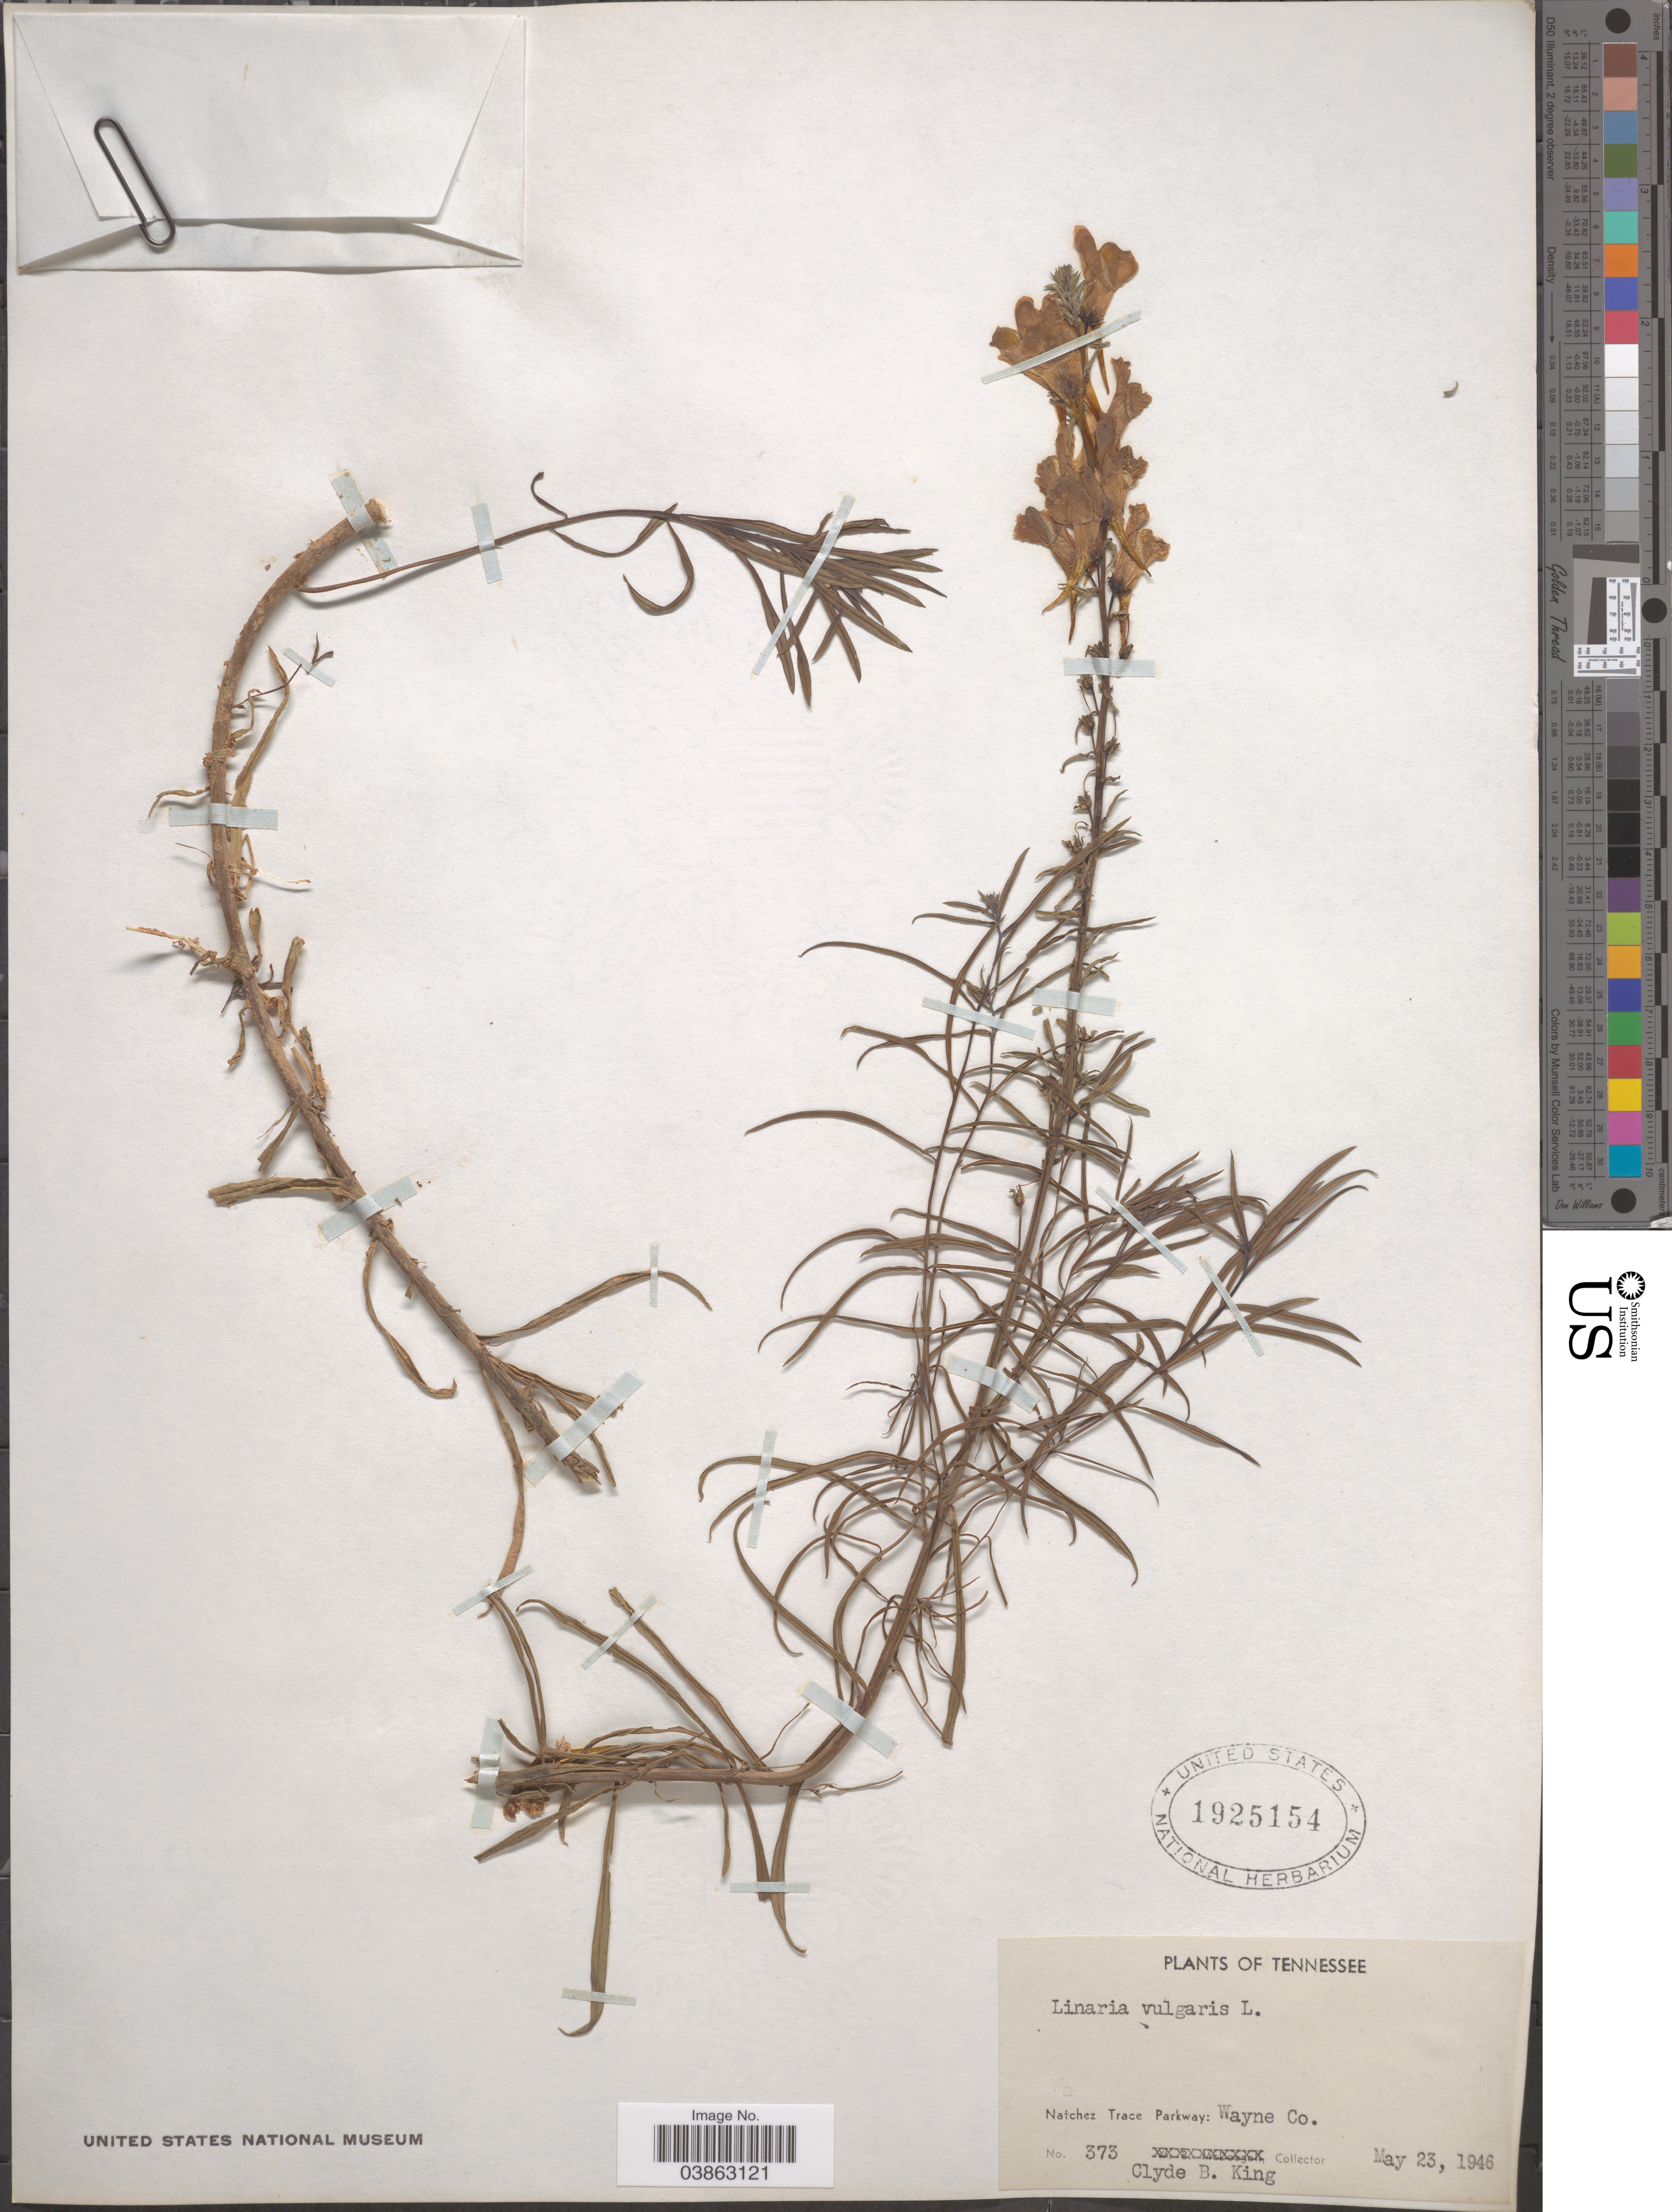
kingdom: Plantae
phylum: Tracheophyta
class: Magnoliopsida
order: Lamiales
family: Plantaginaceae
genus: Linaria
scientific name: Linaria vulgaris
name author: Mill.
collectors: C. King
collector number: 373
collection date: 1946-05-23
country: United States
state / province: Tennessee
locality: Natchez Trace Parkway: Wayne Co.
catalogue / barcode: US 1925154